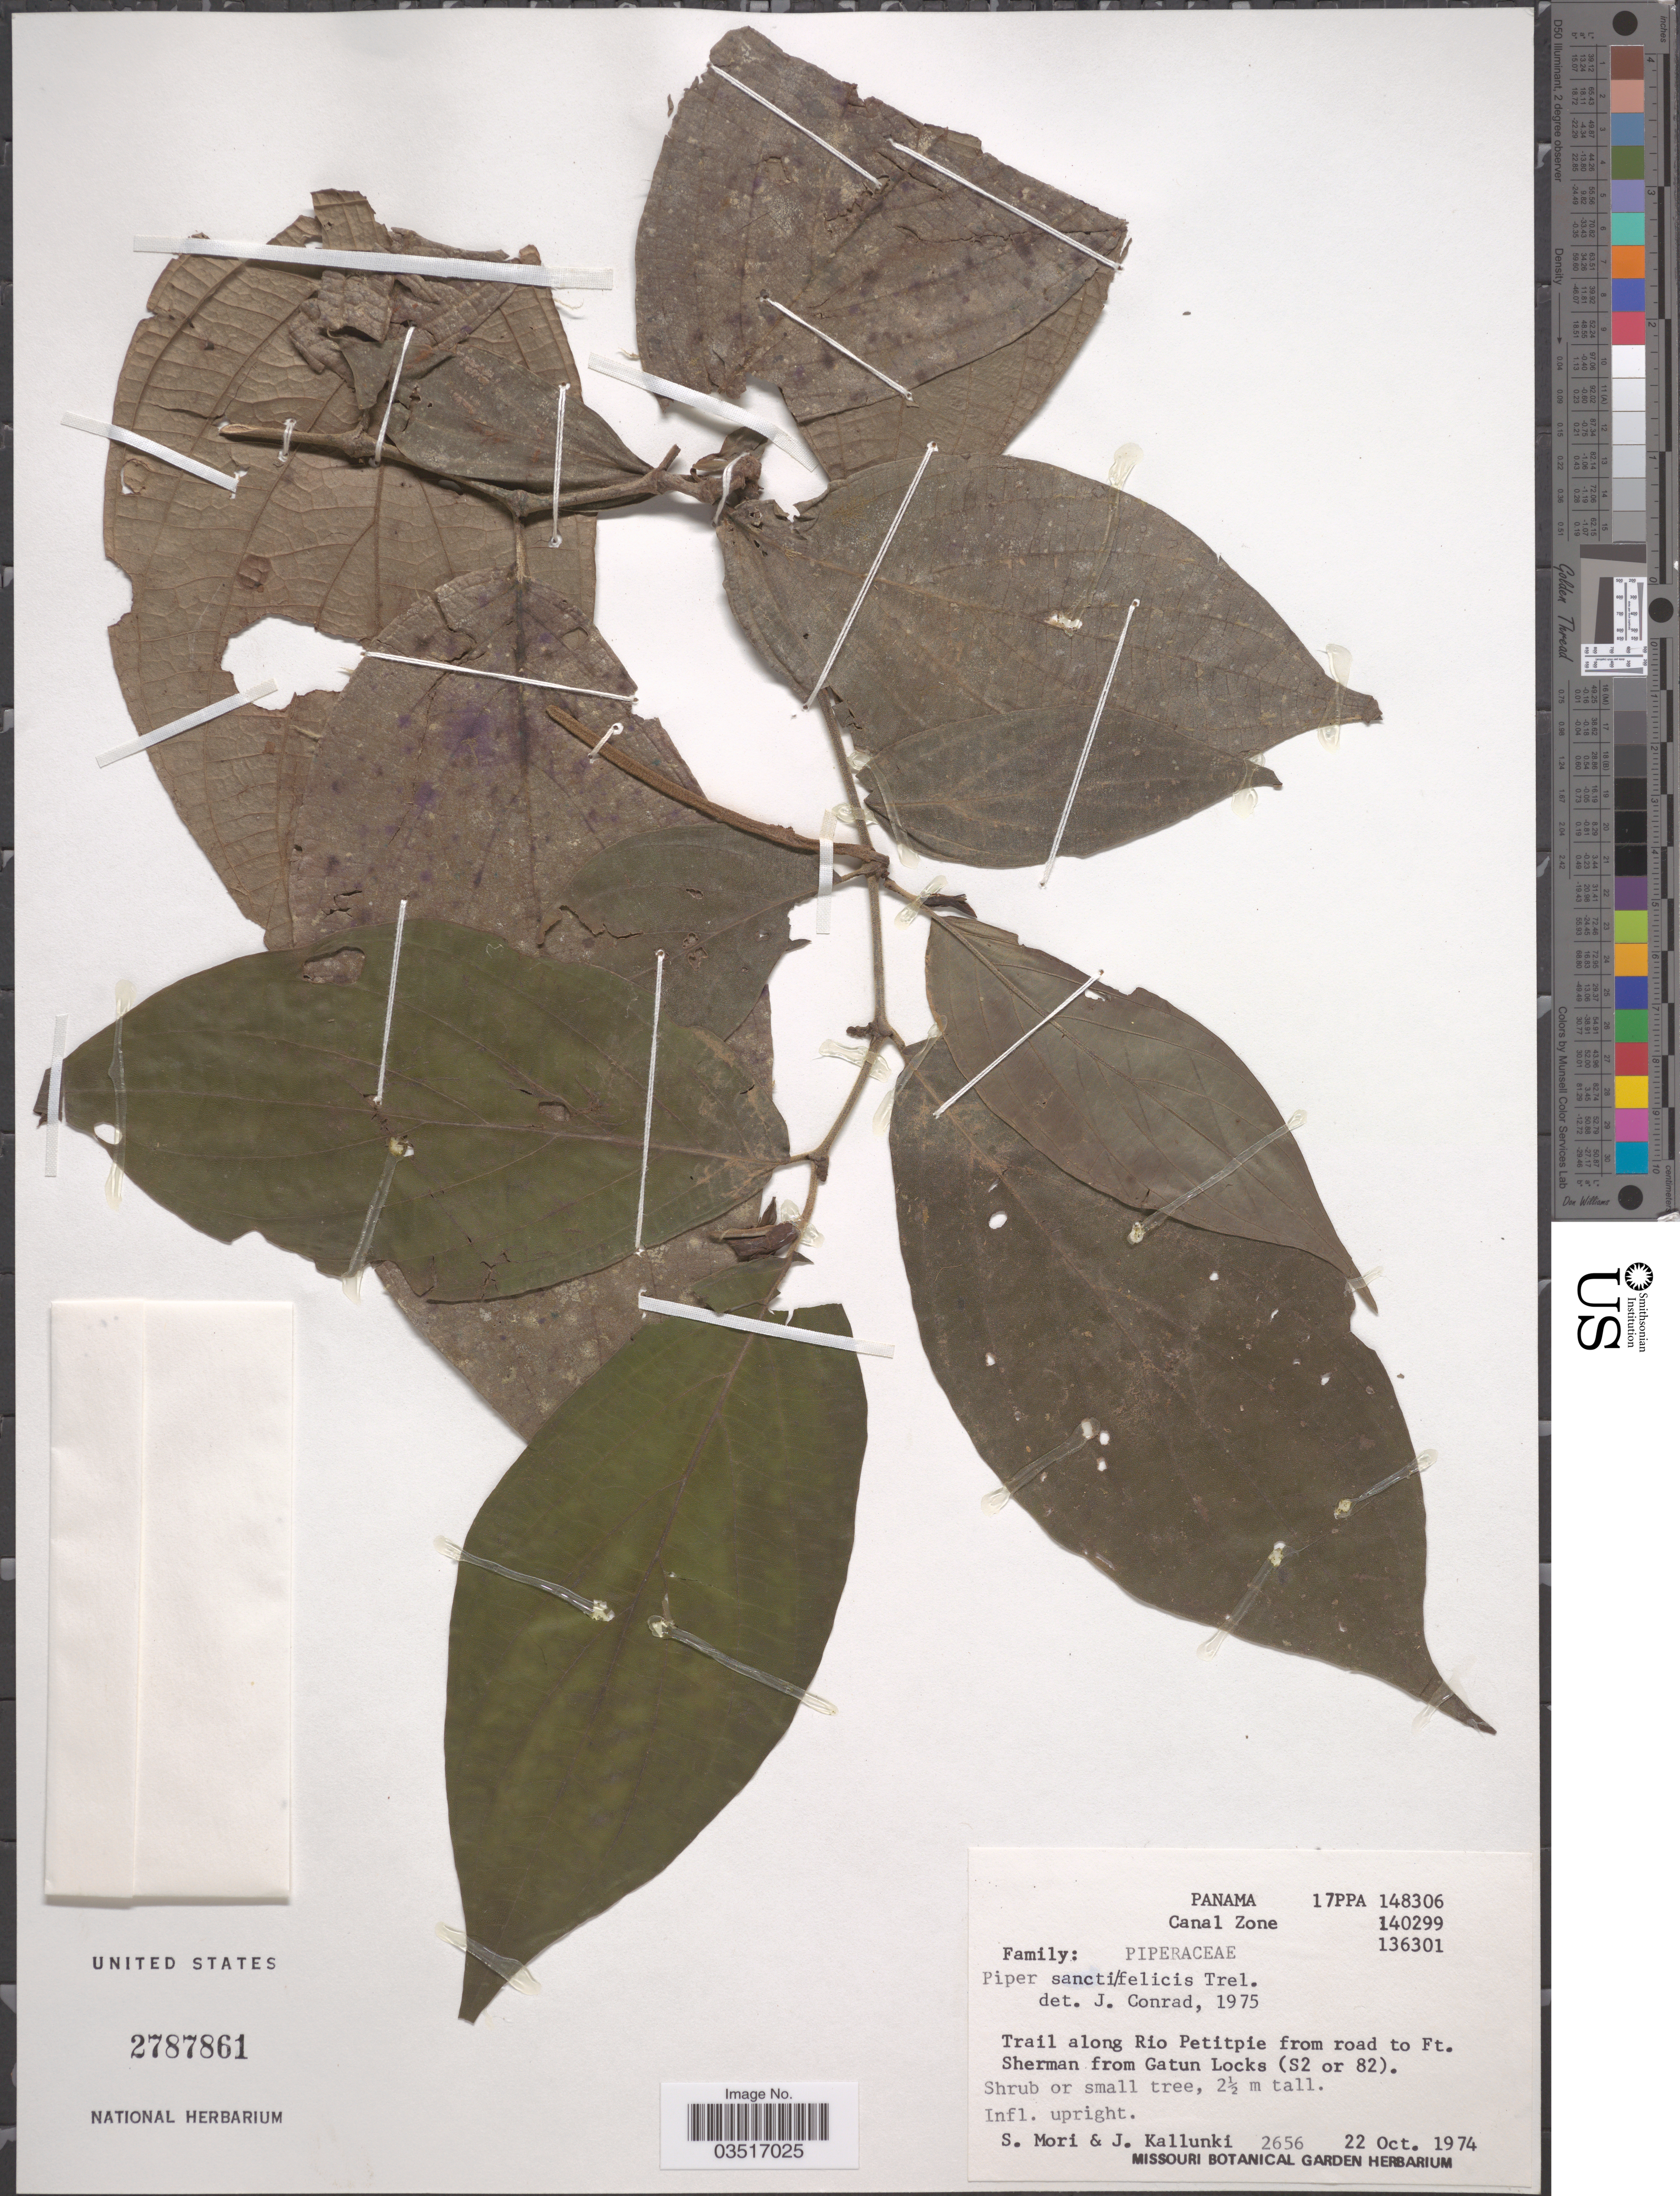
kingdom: Plantae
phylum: Tracheophyta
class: Magnoliopsida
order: Piperales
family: Piperaceae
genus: Piper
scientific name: Piper sancti-felicis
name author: Trel.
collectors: S. Mori & J. Kallunki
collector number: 2656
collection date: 1974-10-22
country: Panama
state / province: Colón / Panamá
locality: Canal Zone. Trail along Río Petitpie from road to Ft. Sherman from Gatun Locks (S2 or 82).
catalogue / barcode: US 2787861